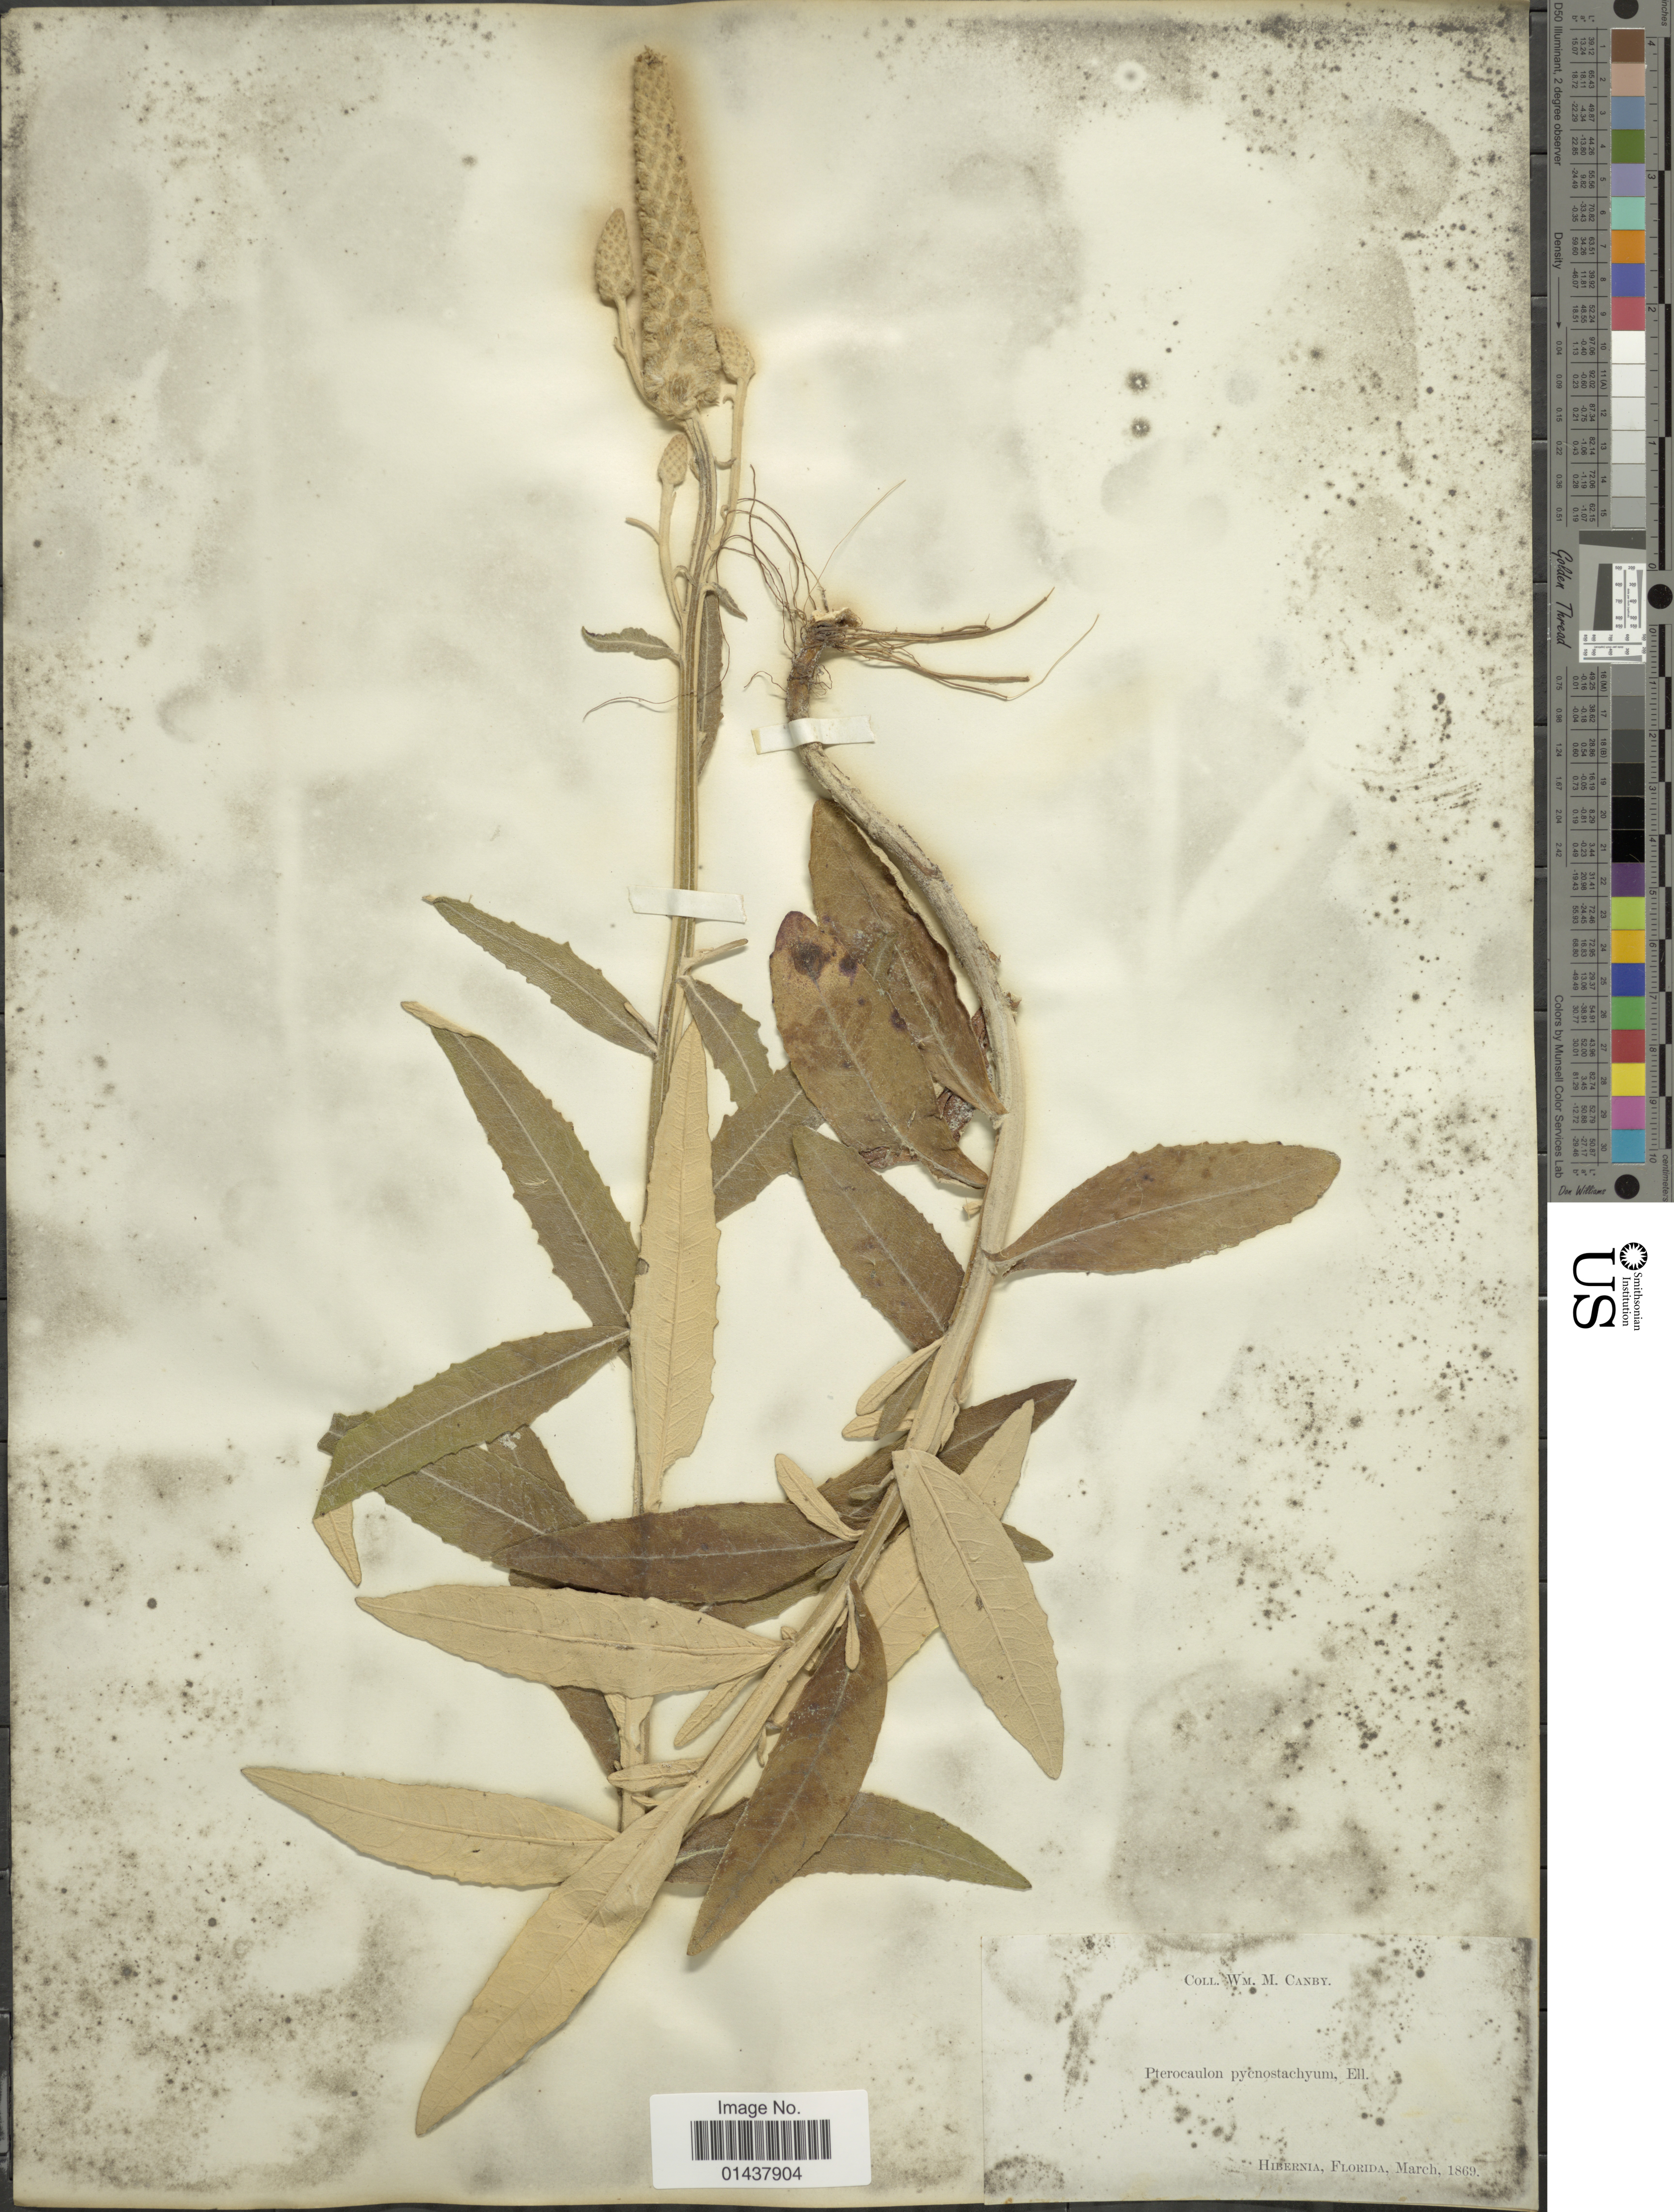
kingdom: Plantae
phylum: Tracheophyta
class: Magnoliopsida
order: Asterales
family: Asteraceae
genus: Pterocaulon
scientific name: Pterocaulon undulatum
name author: C. Mohr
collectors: W. M. Canby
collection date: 1869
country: United States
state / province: Florida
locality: Hibernia [unsure placement]